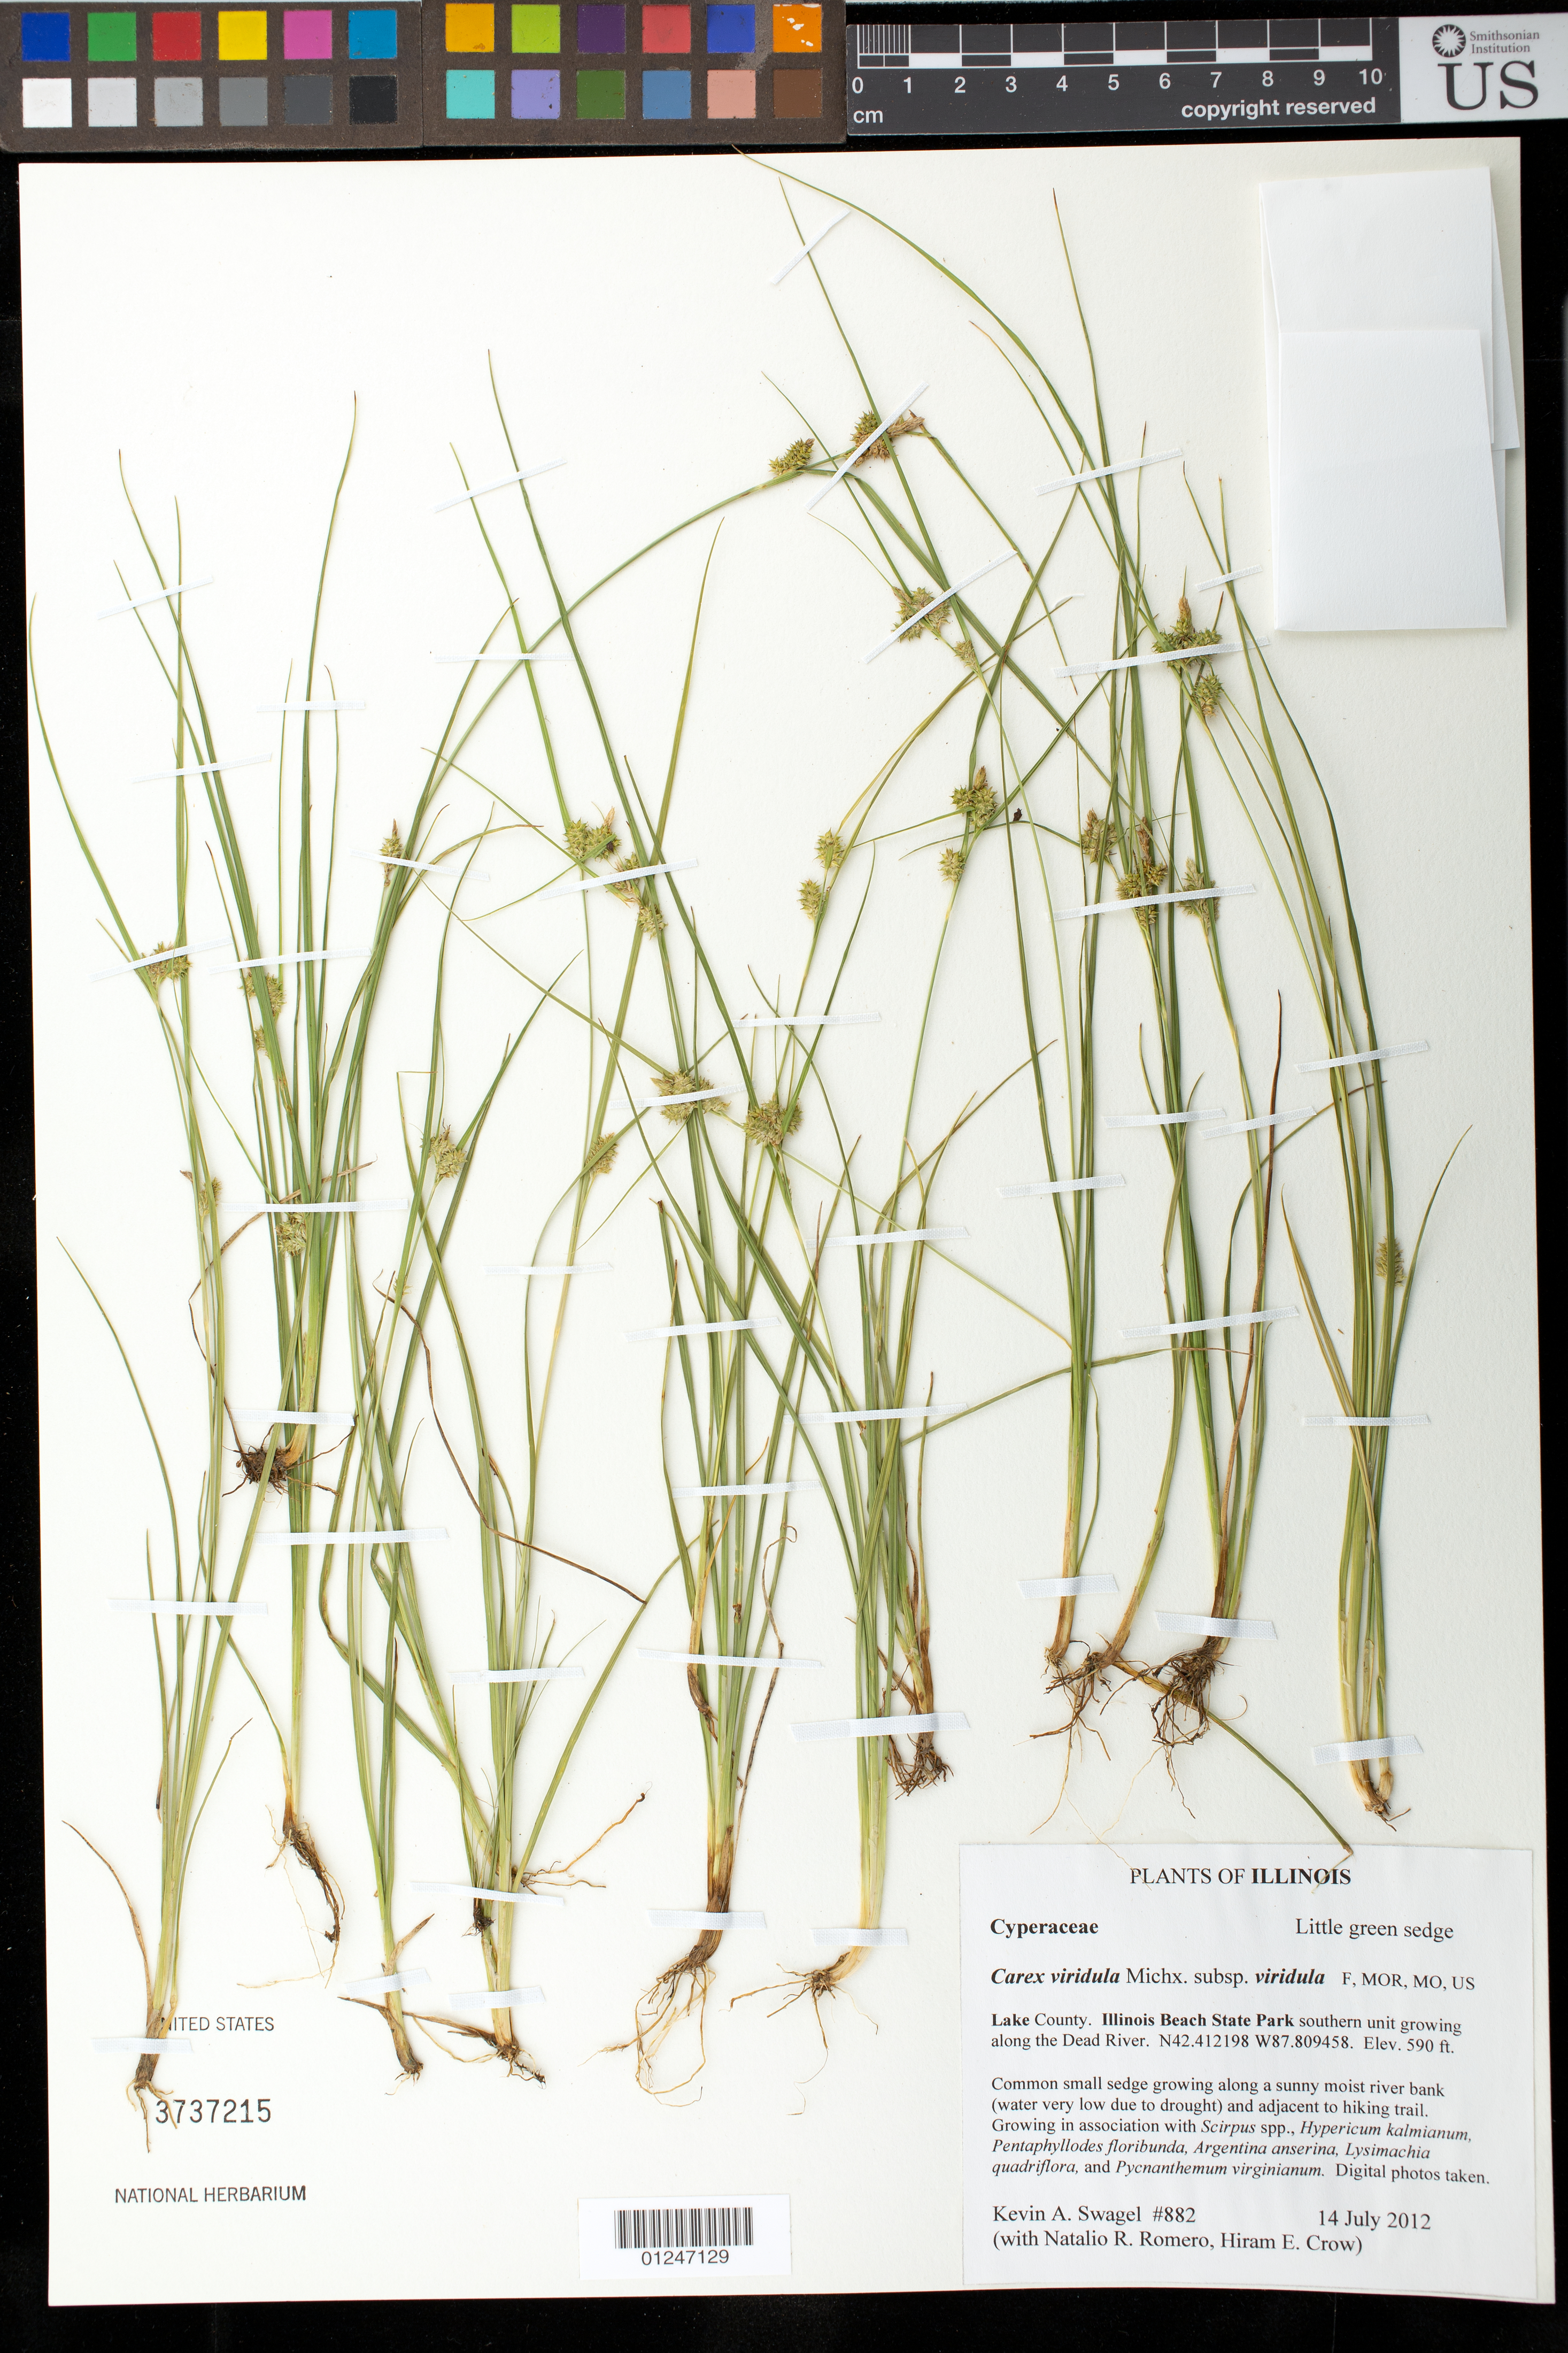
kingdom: Plantae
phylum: Tracheophyta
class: Liliopsida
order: Poales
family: Cyperaceae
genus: Carex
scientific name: Carex oederi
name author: Retz.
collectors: K. Swagel, N. Romero & H. Crow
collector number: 882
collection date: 2012-07-14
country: United States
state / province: Illinois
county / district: Lake County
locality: Illinois Beach State Park. Southern unit growing along the Dead River.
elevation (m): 180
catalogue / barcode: US 3737215